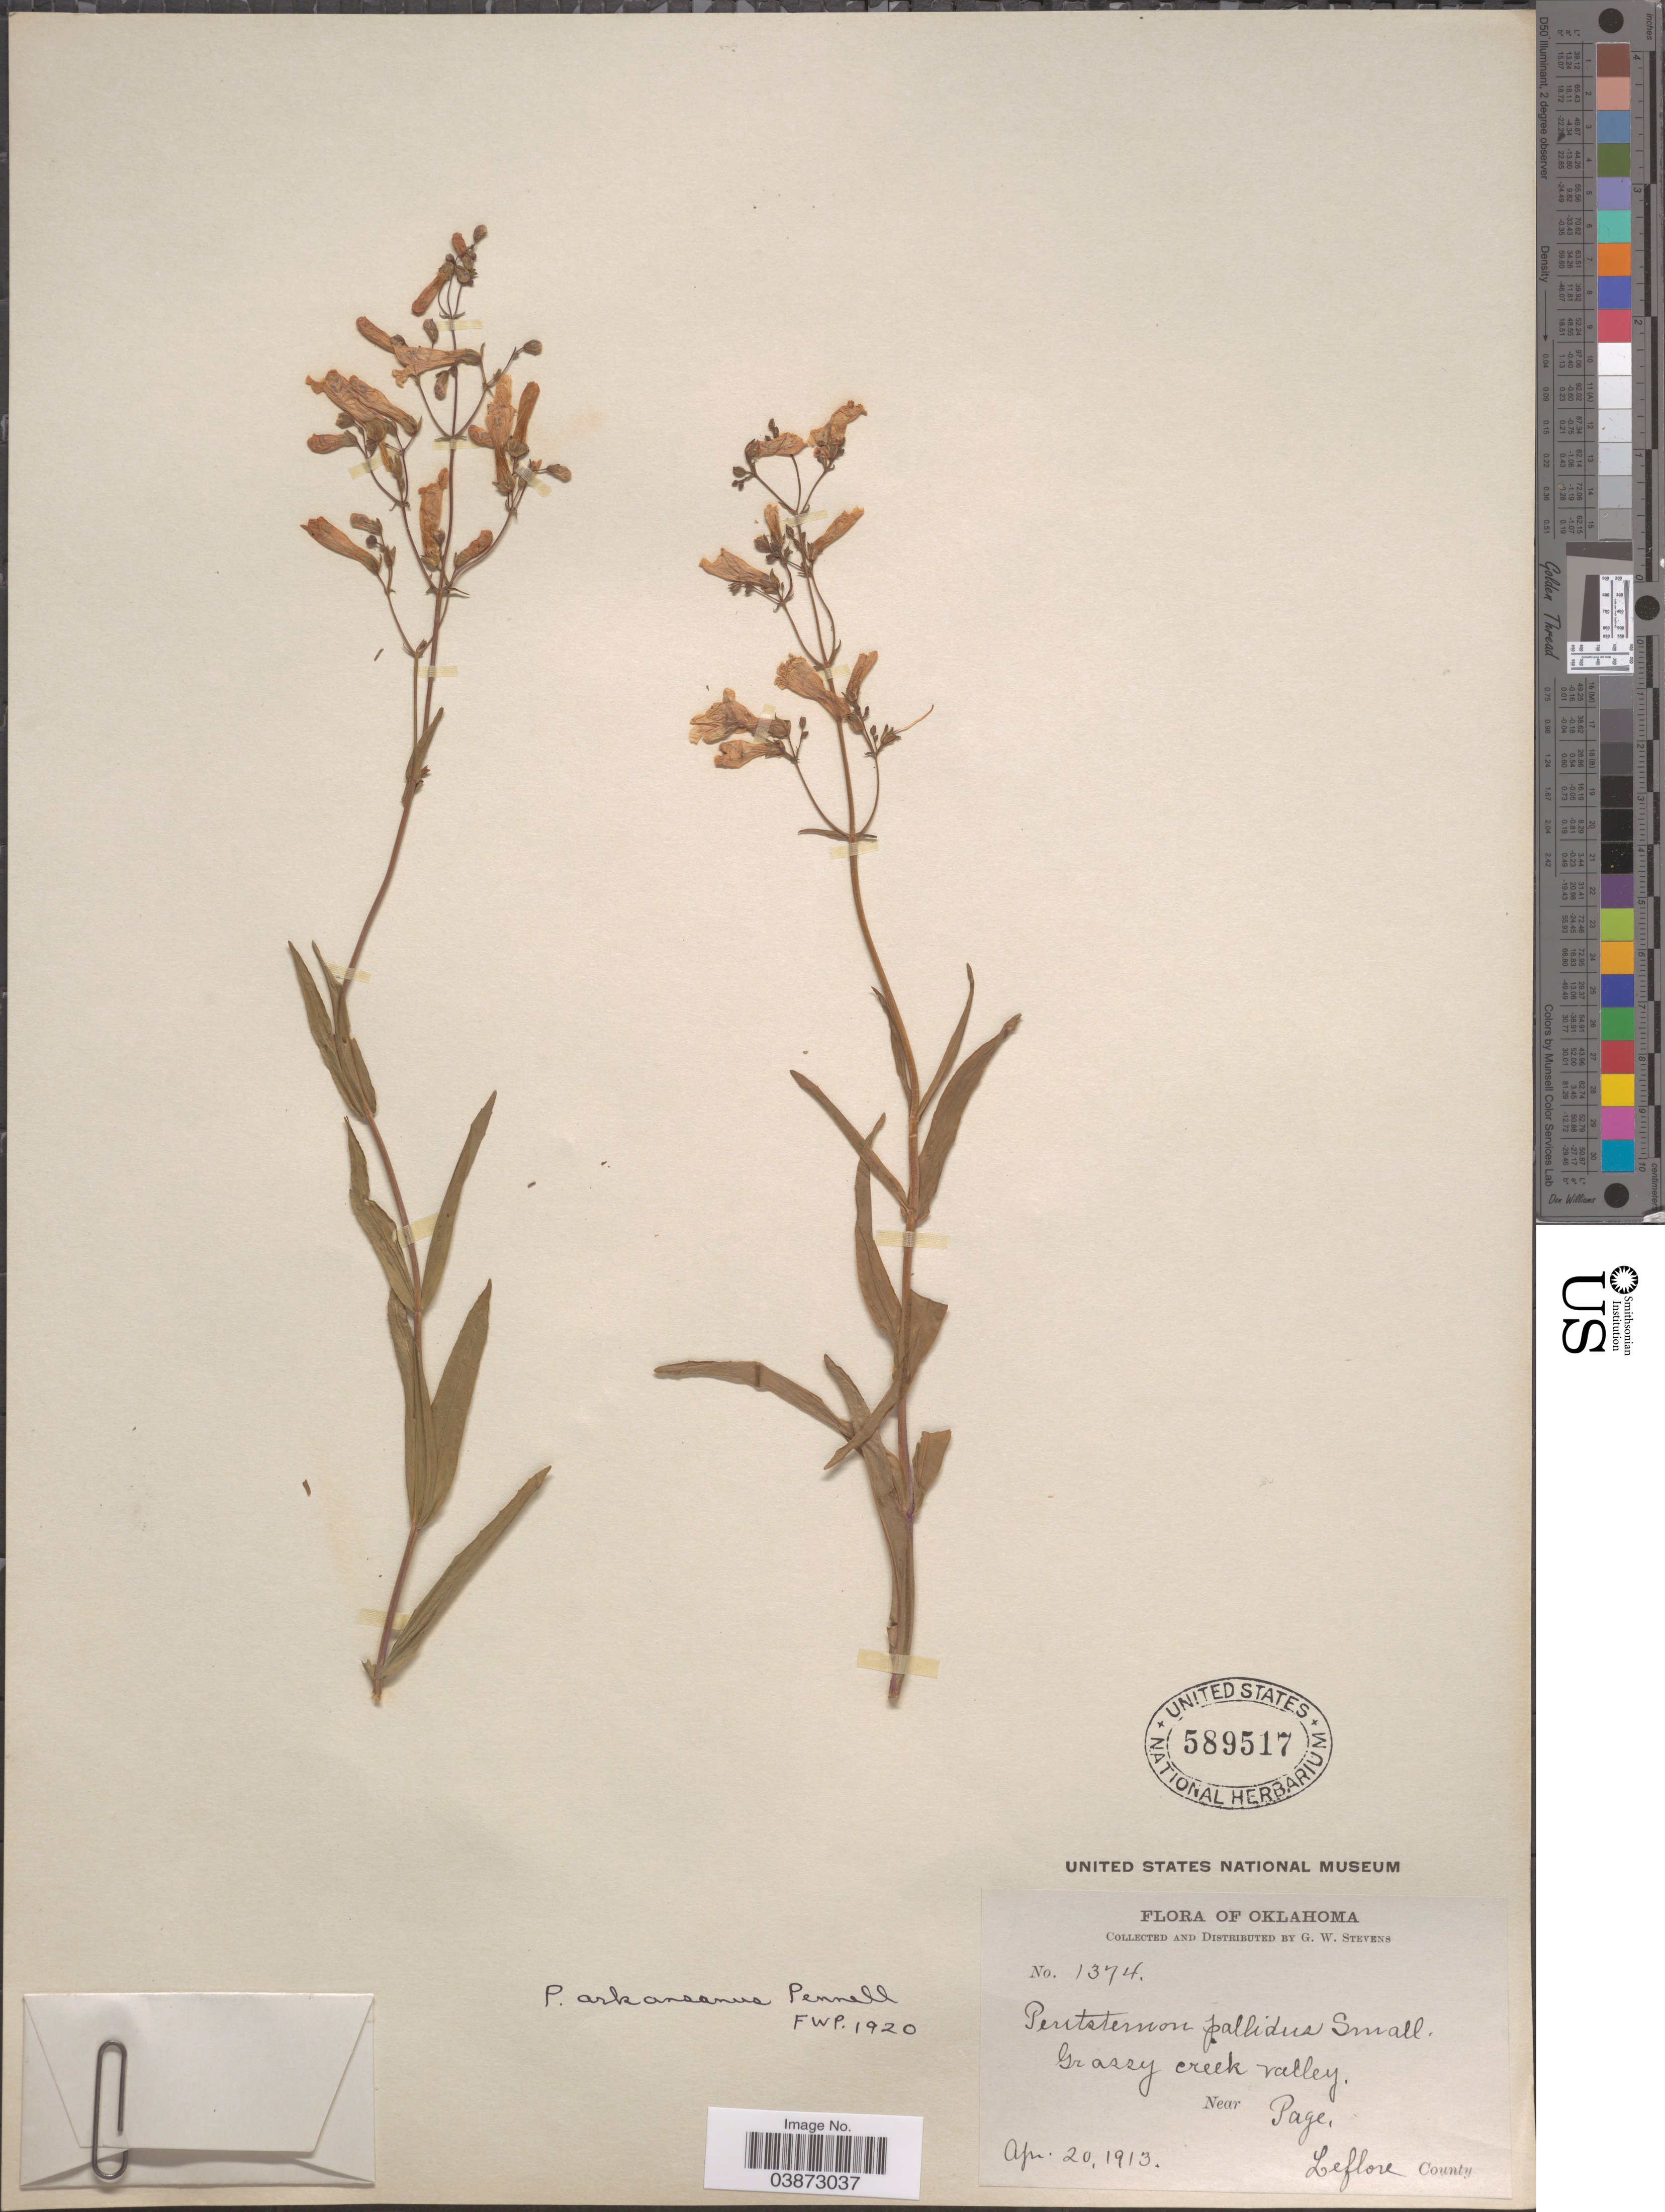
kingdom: Plantae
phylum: Tracheophyta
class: Magnoliopsida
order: Lamiales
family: Plantaginaceae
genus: Penstemon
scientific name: Penstemon arkansanus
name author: Pennell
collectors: G. W. Stevens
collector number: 1374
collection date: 1913-04-20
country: United States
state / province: Oklahoma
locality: Grassy creek valley. Near Page, Leflore County.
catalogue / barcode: US 589517